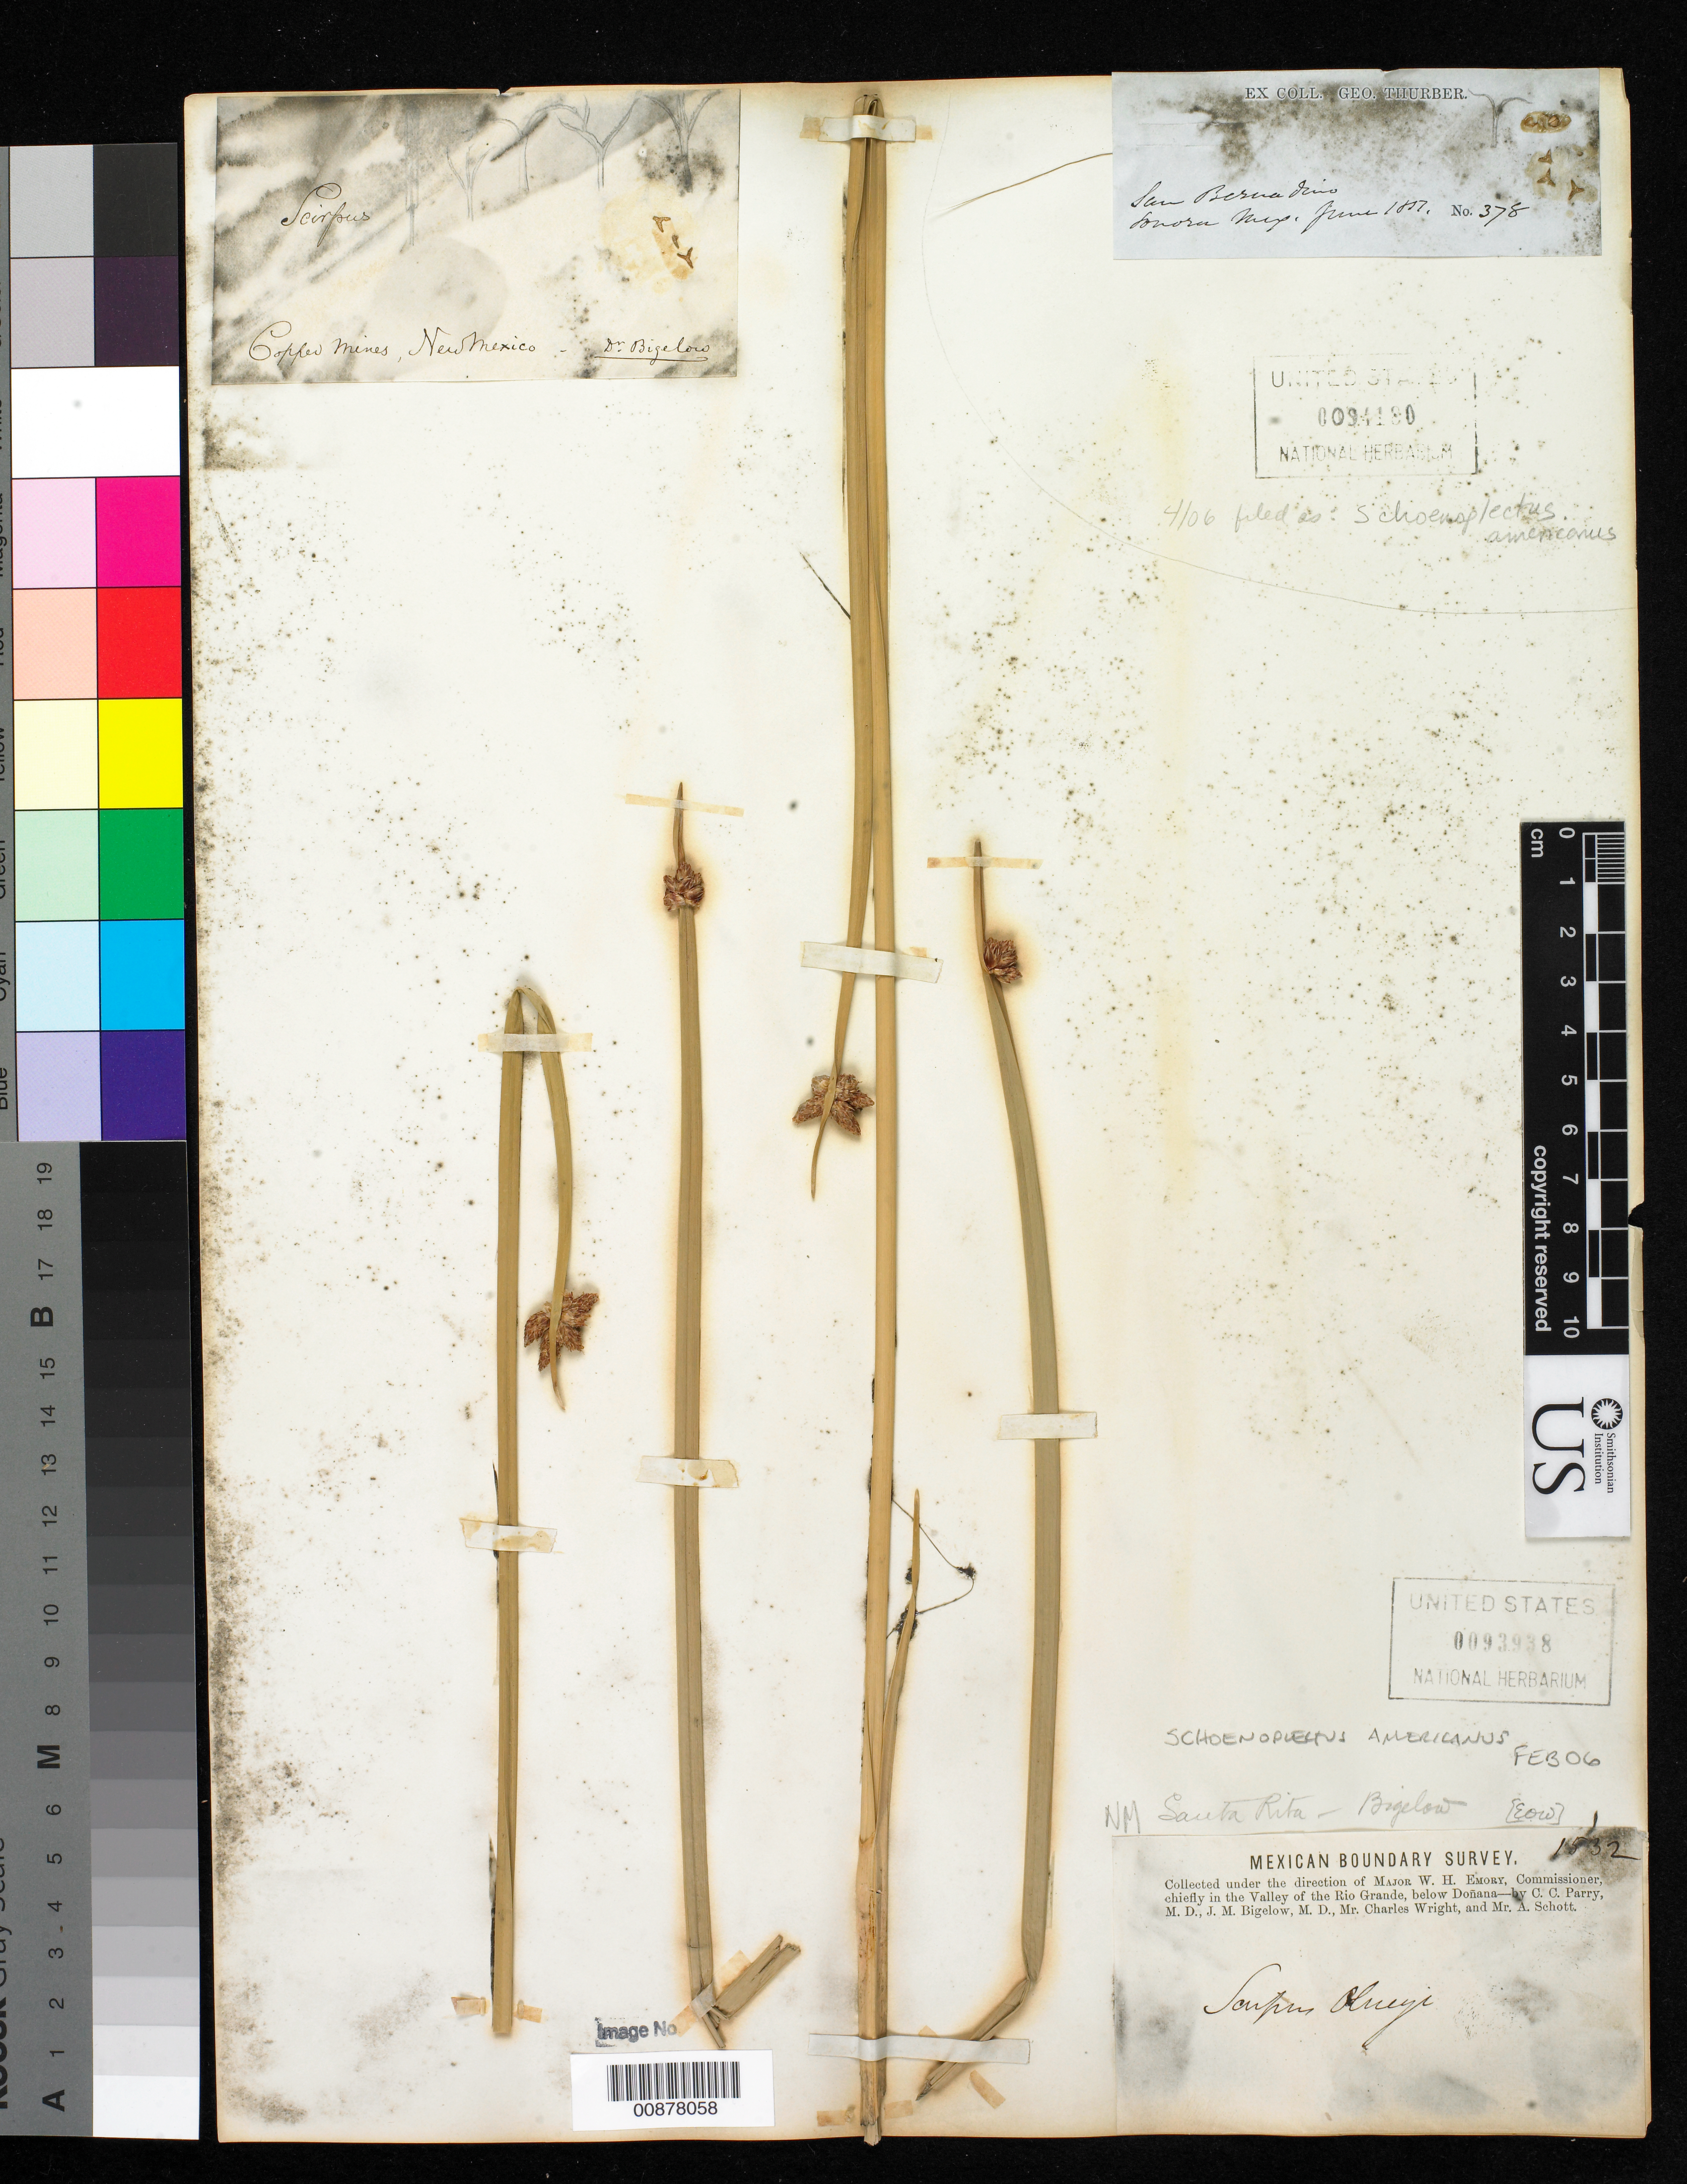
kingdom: Plantae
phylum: Tracheophyta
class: Liliopsida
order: Poales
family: Cyperaceae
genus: Schoenoplectus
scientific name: Schoenoplectus americanus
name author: (Pers.) Volkart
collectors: G. Thurber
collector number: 378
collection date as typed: Jun 1877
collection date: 1877-06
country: Mexico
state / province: Sonora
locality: San Bernardino, Sonora.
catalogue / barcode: US 94180